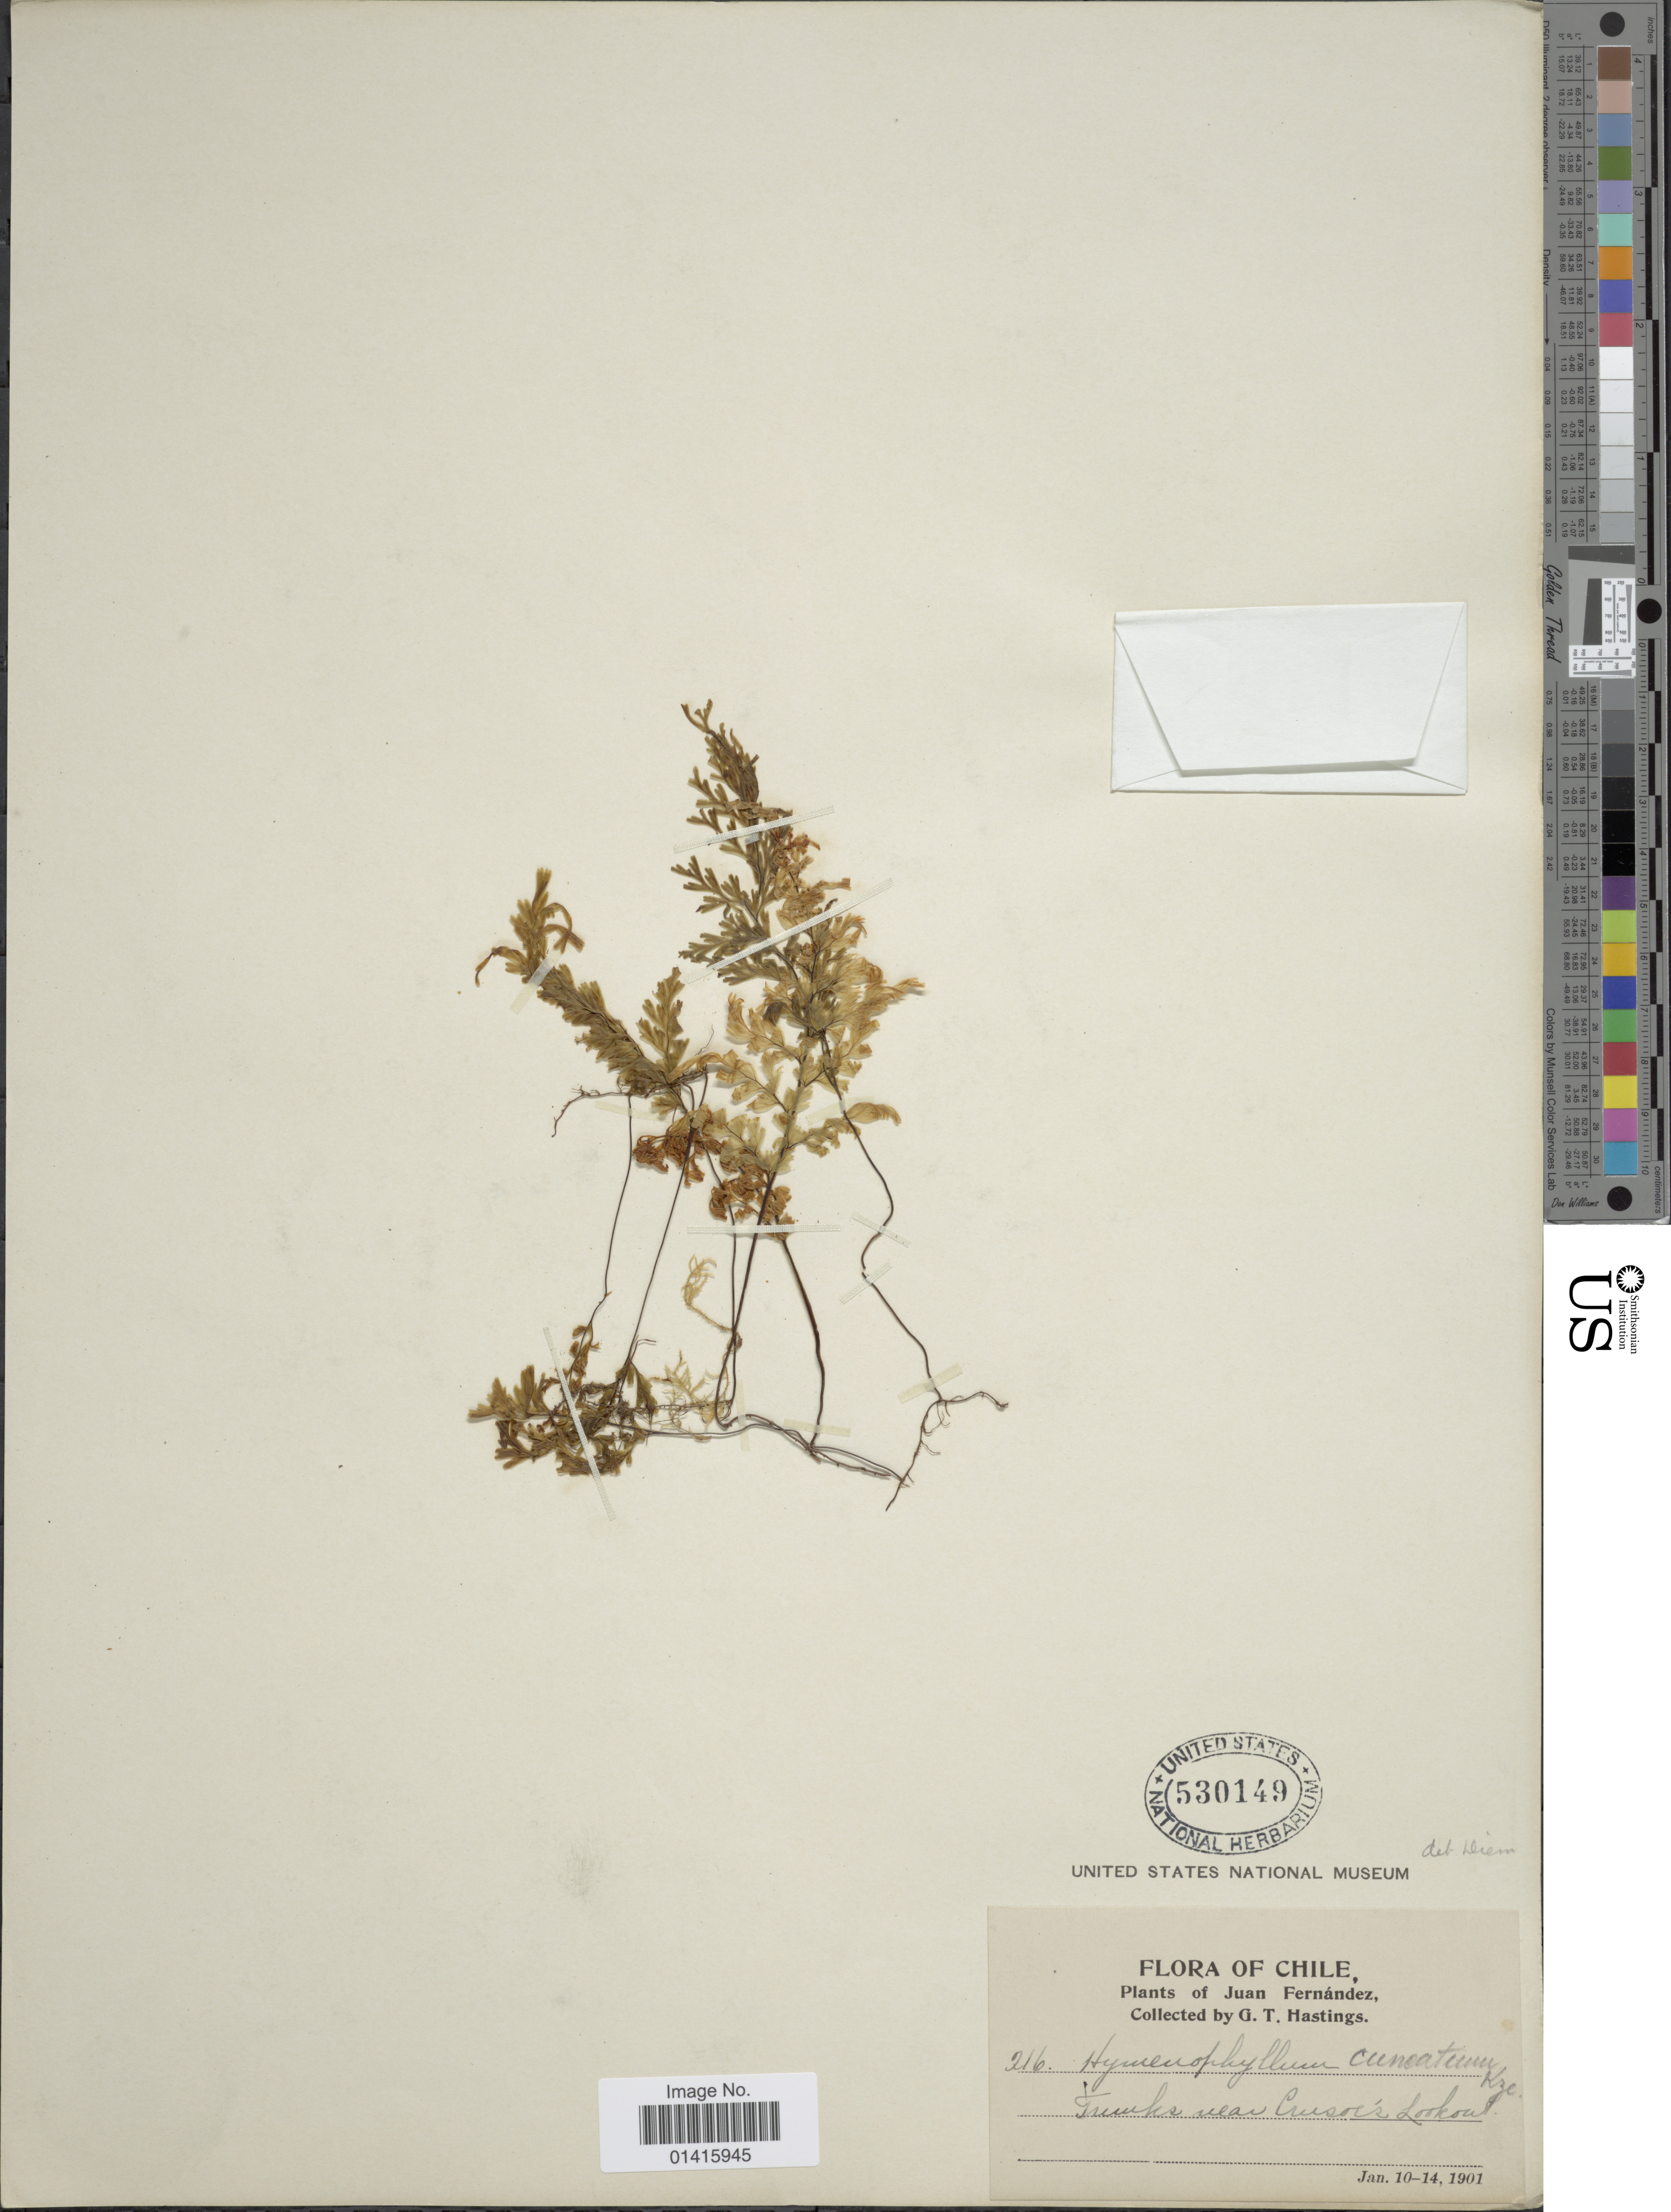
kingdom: Plantae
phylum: Tracheophyta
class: Polypodiopsida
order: Hymenophyllales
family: Hymenophyllaceae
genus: Hymenophyllum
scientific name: Hymenophyllum cuneatum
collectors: G. Hastings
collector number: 216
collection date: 1901-01-10/1901-01-14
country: Chile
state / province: Valparaíso (V)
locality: Juan Fernández, trunks near Crusoe's Lookout.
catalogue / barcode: US 530149